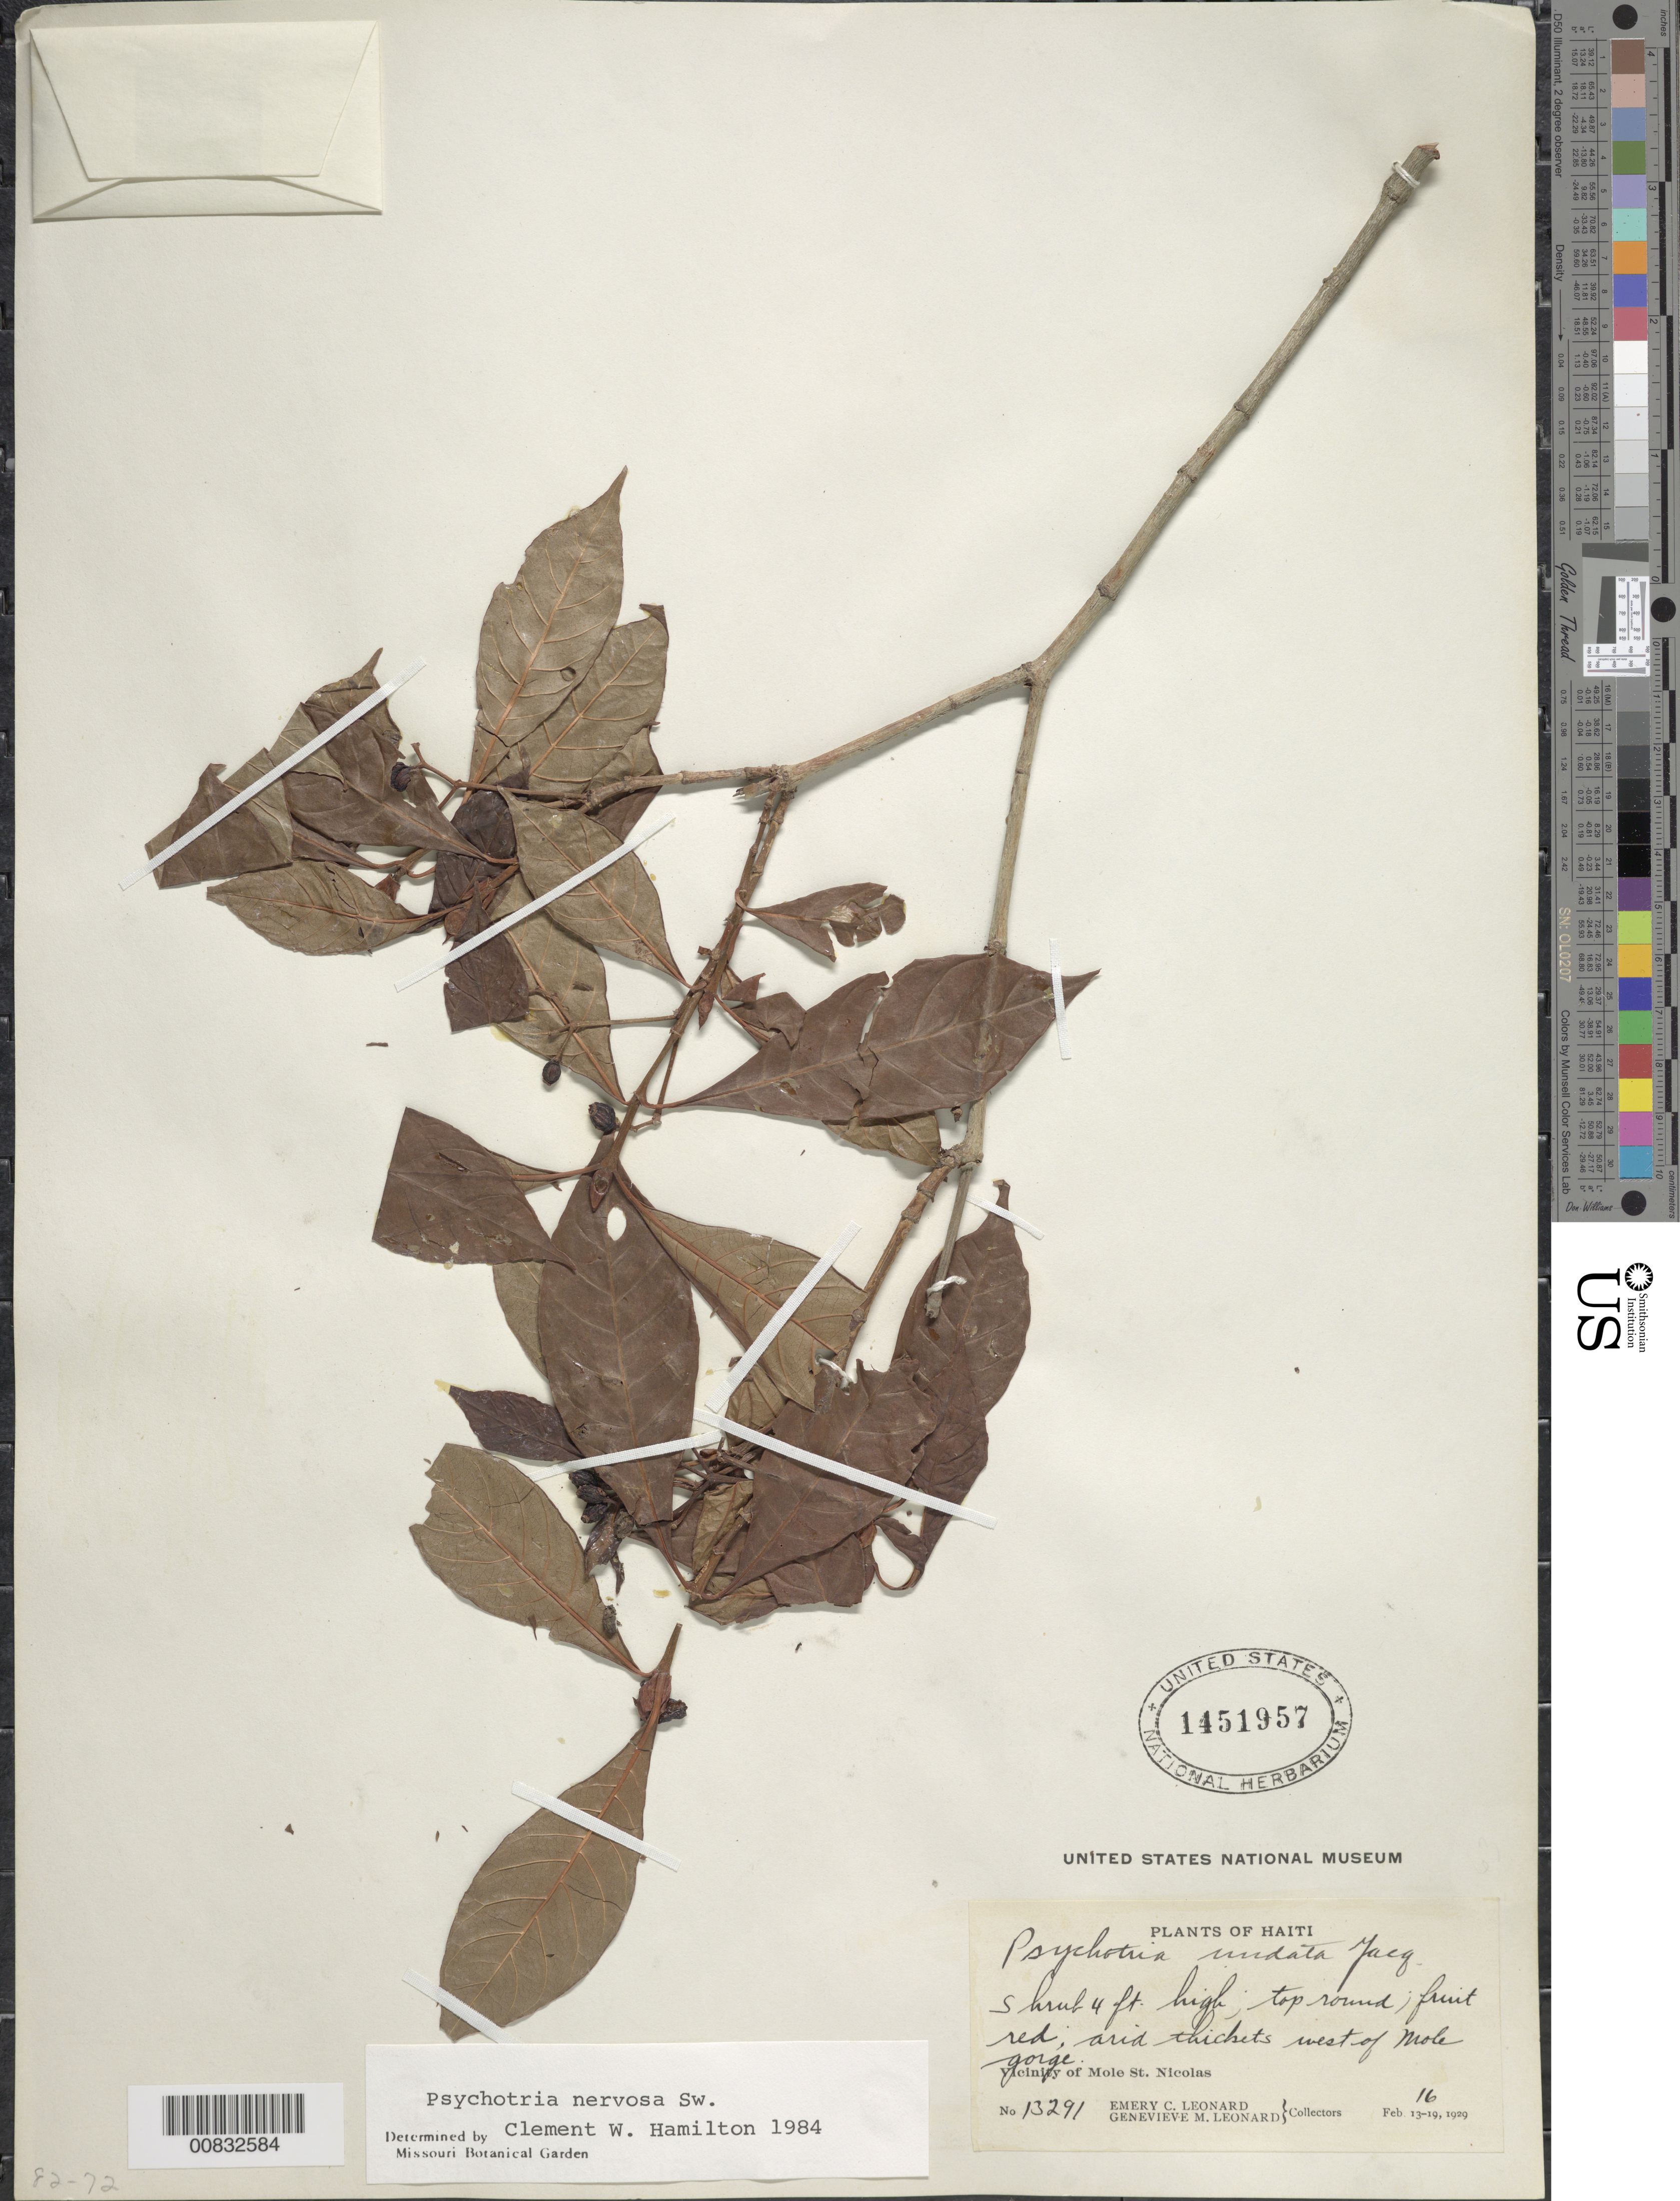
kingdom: Plantae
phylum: Tracheophyta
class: Magnoliopsida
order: Gentianales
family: Rubiaceae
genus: Psychotria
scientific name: Psychotria nervosa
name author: Sw.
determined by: Hamilton, C. W.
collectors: E. C. Leonard & G. M. Leonard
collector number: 13291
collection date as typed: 16 Feb 1929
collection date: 1929-02-16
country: Haiti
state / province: Nord-Ouest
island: Hispaniola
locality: Vicinity of Mole St. Nicolas, W of Mole gorge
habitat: Arid thickets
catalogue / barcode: US 1451957